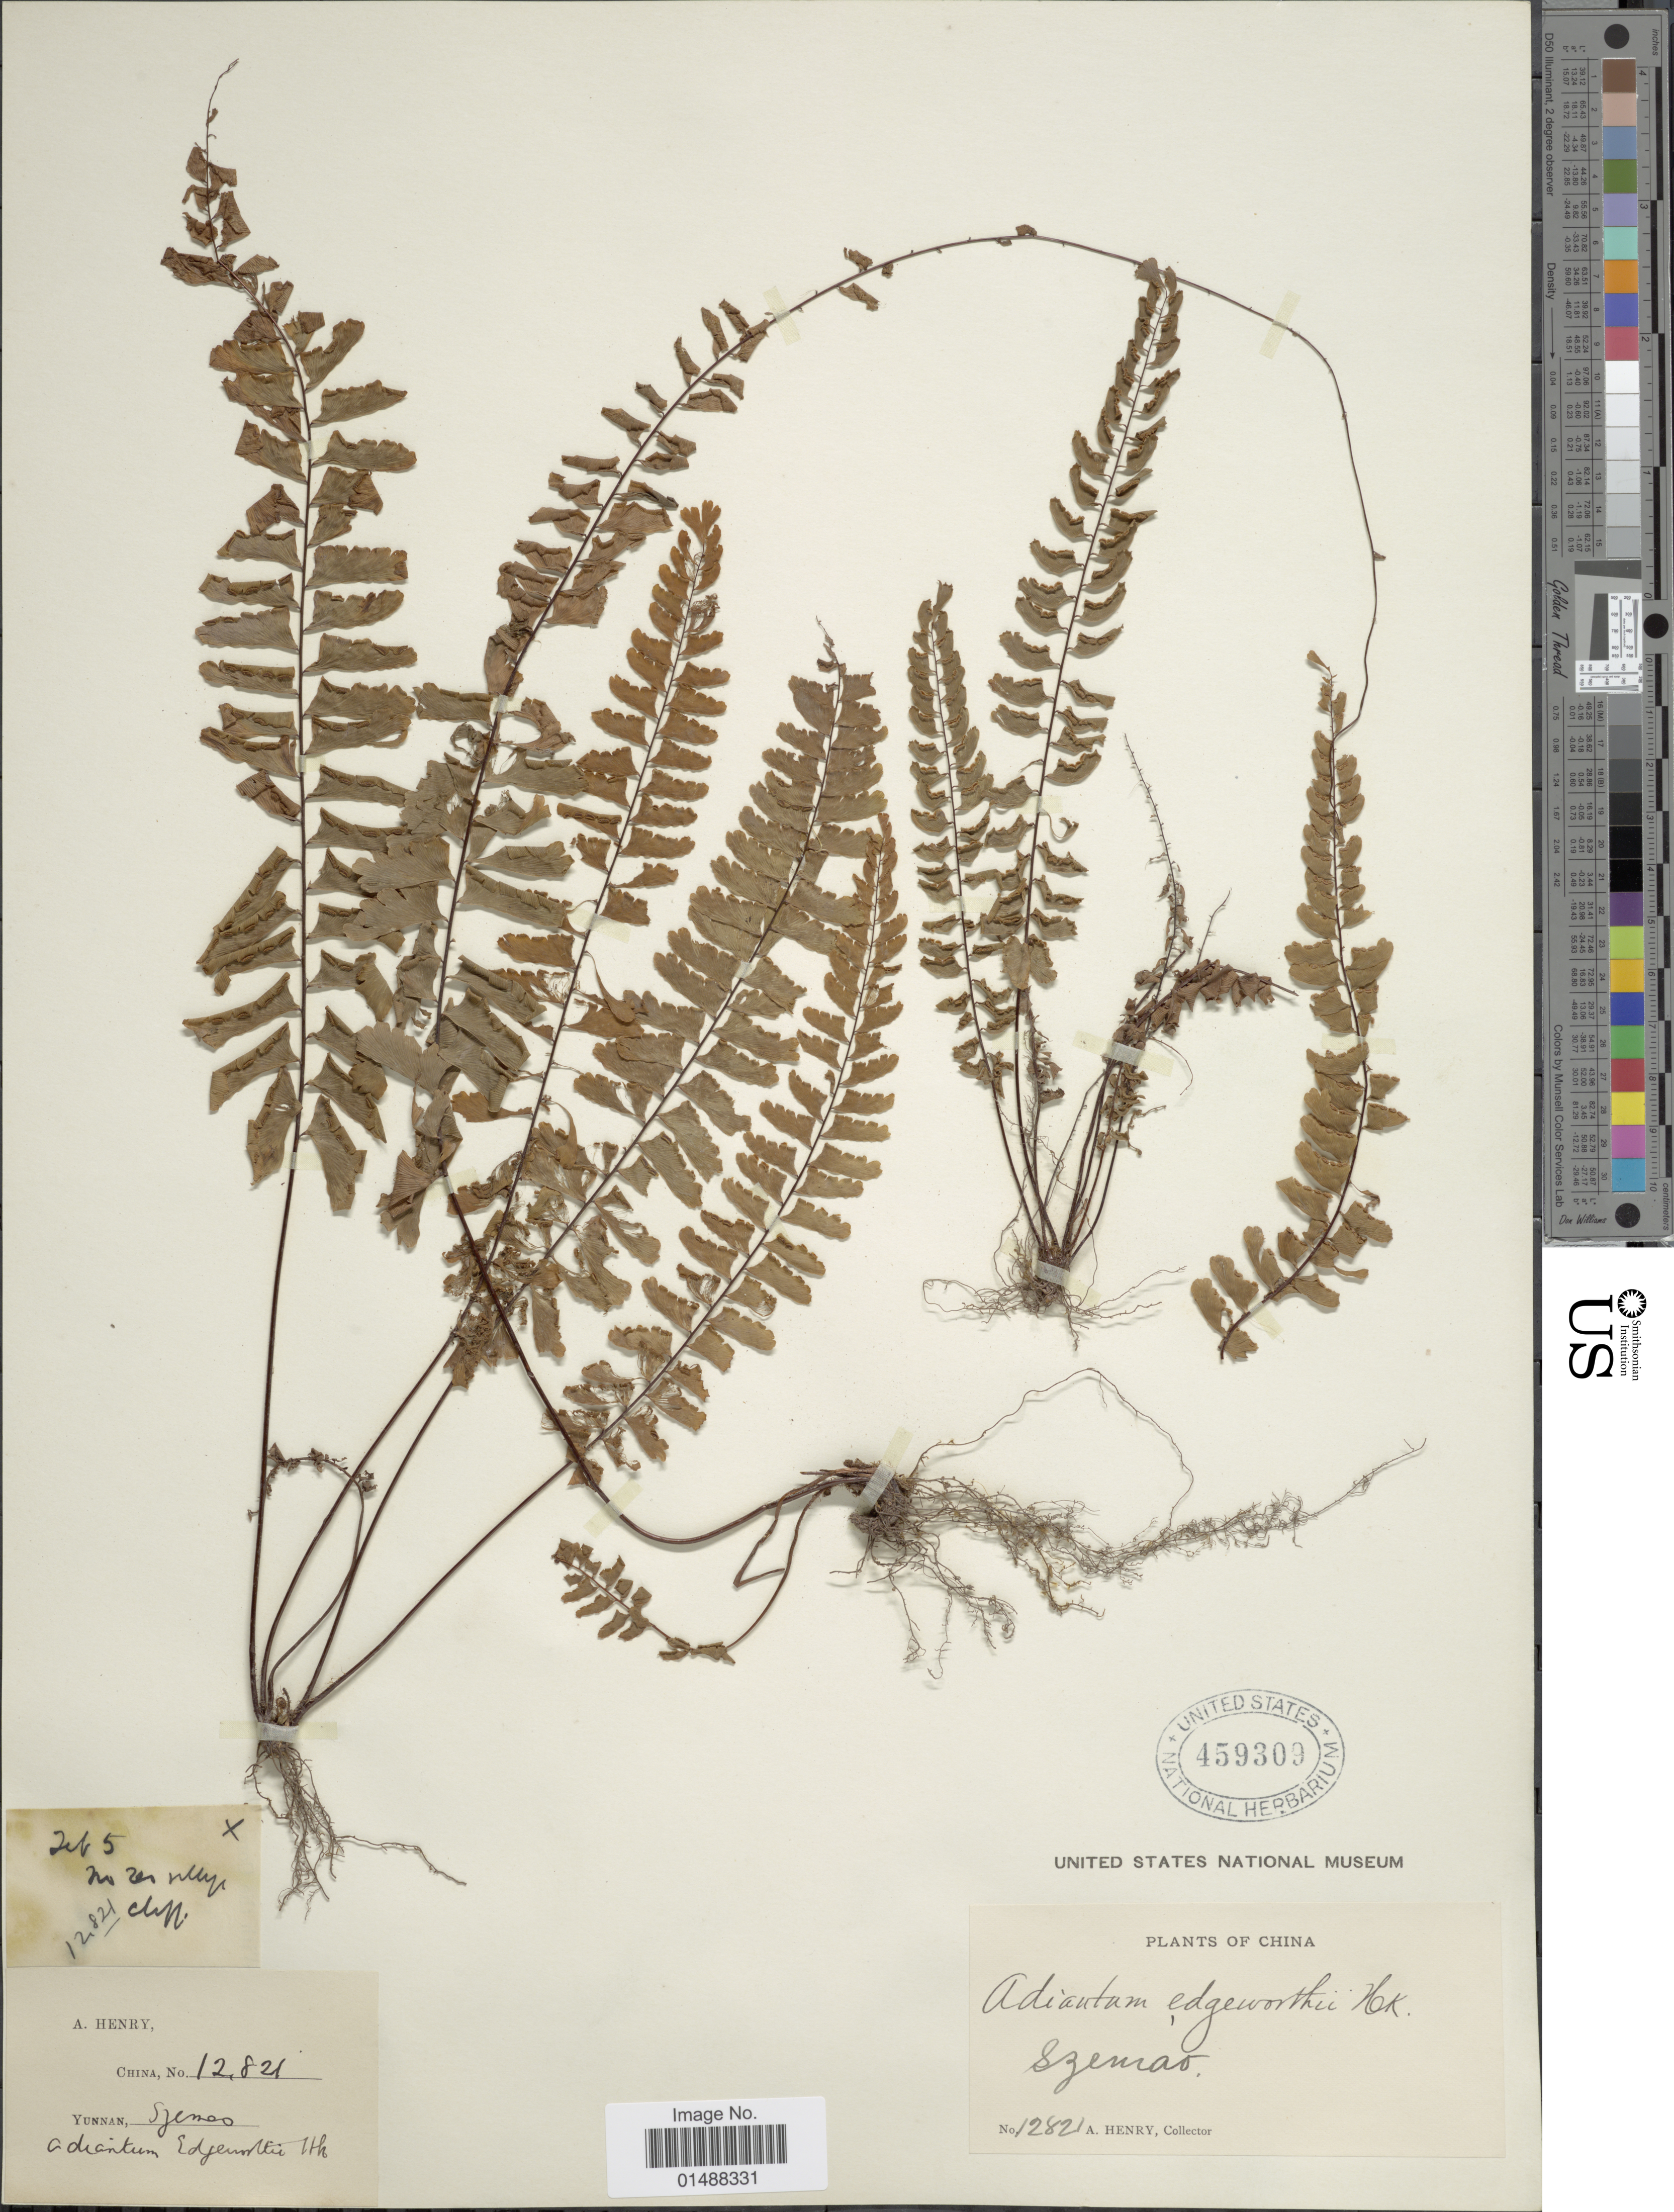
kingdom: Plantae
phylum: Tracheophyta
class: Polypodiopsida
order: Polypodiales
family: Pteridaceae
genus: Adiantum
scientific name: Adiantum edgeworthii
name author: Hook.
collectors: A. Henry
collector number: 12821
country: China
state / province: Yunnan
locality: China, Yunnan, Sjemao.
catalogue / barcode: US 459309